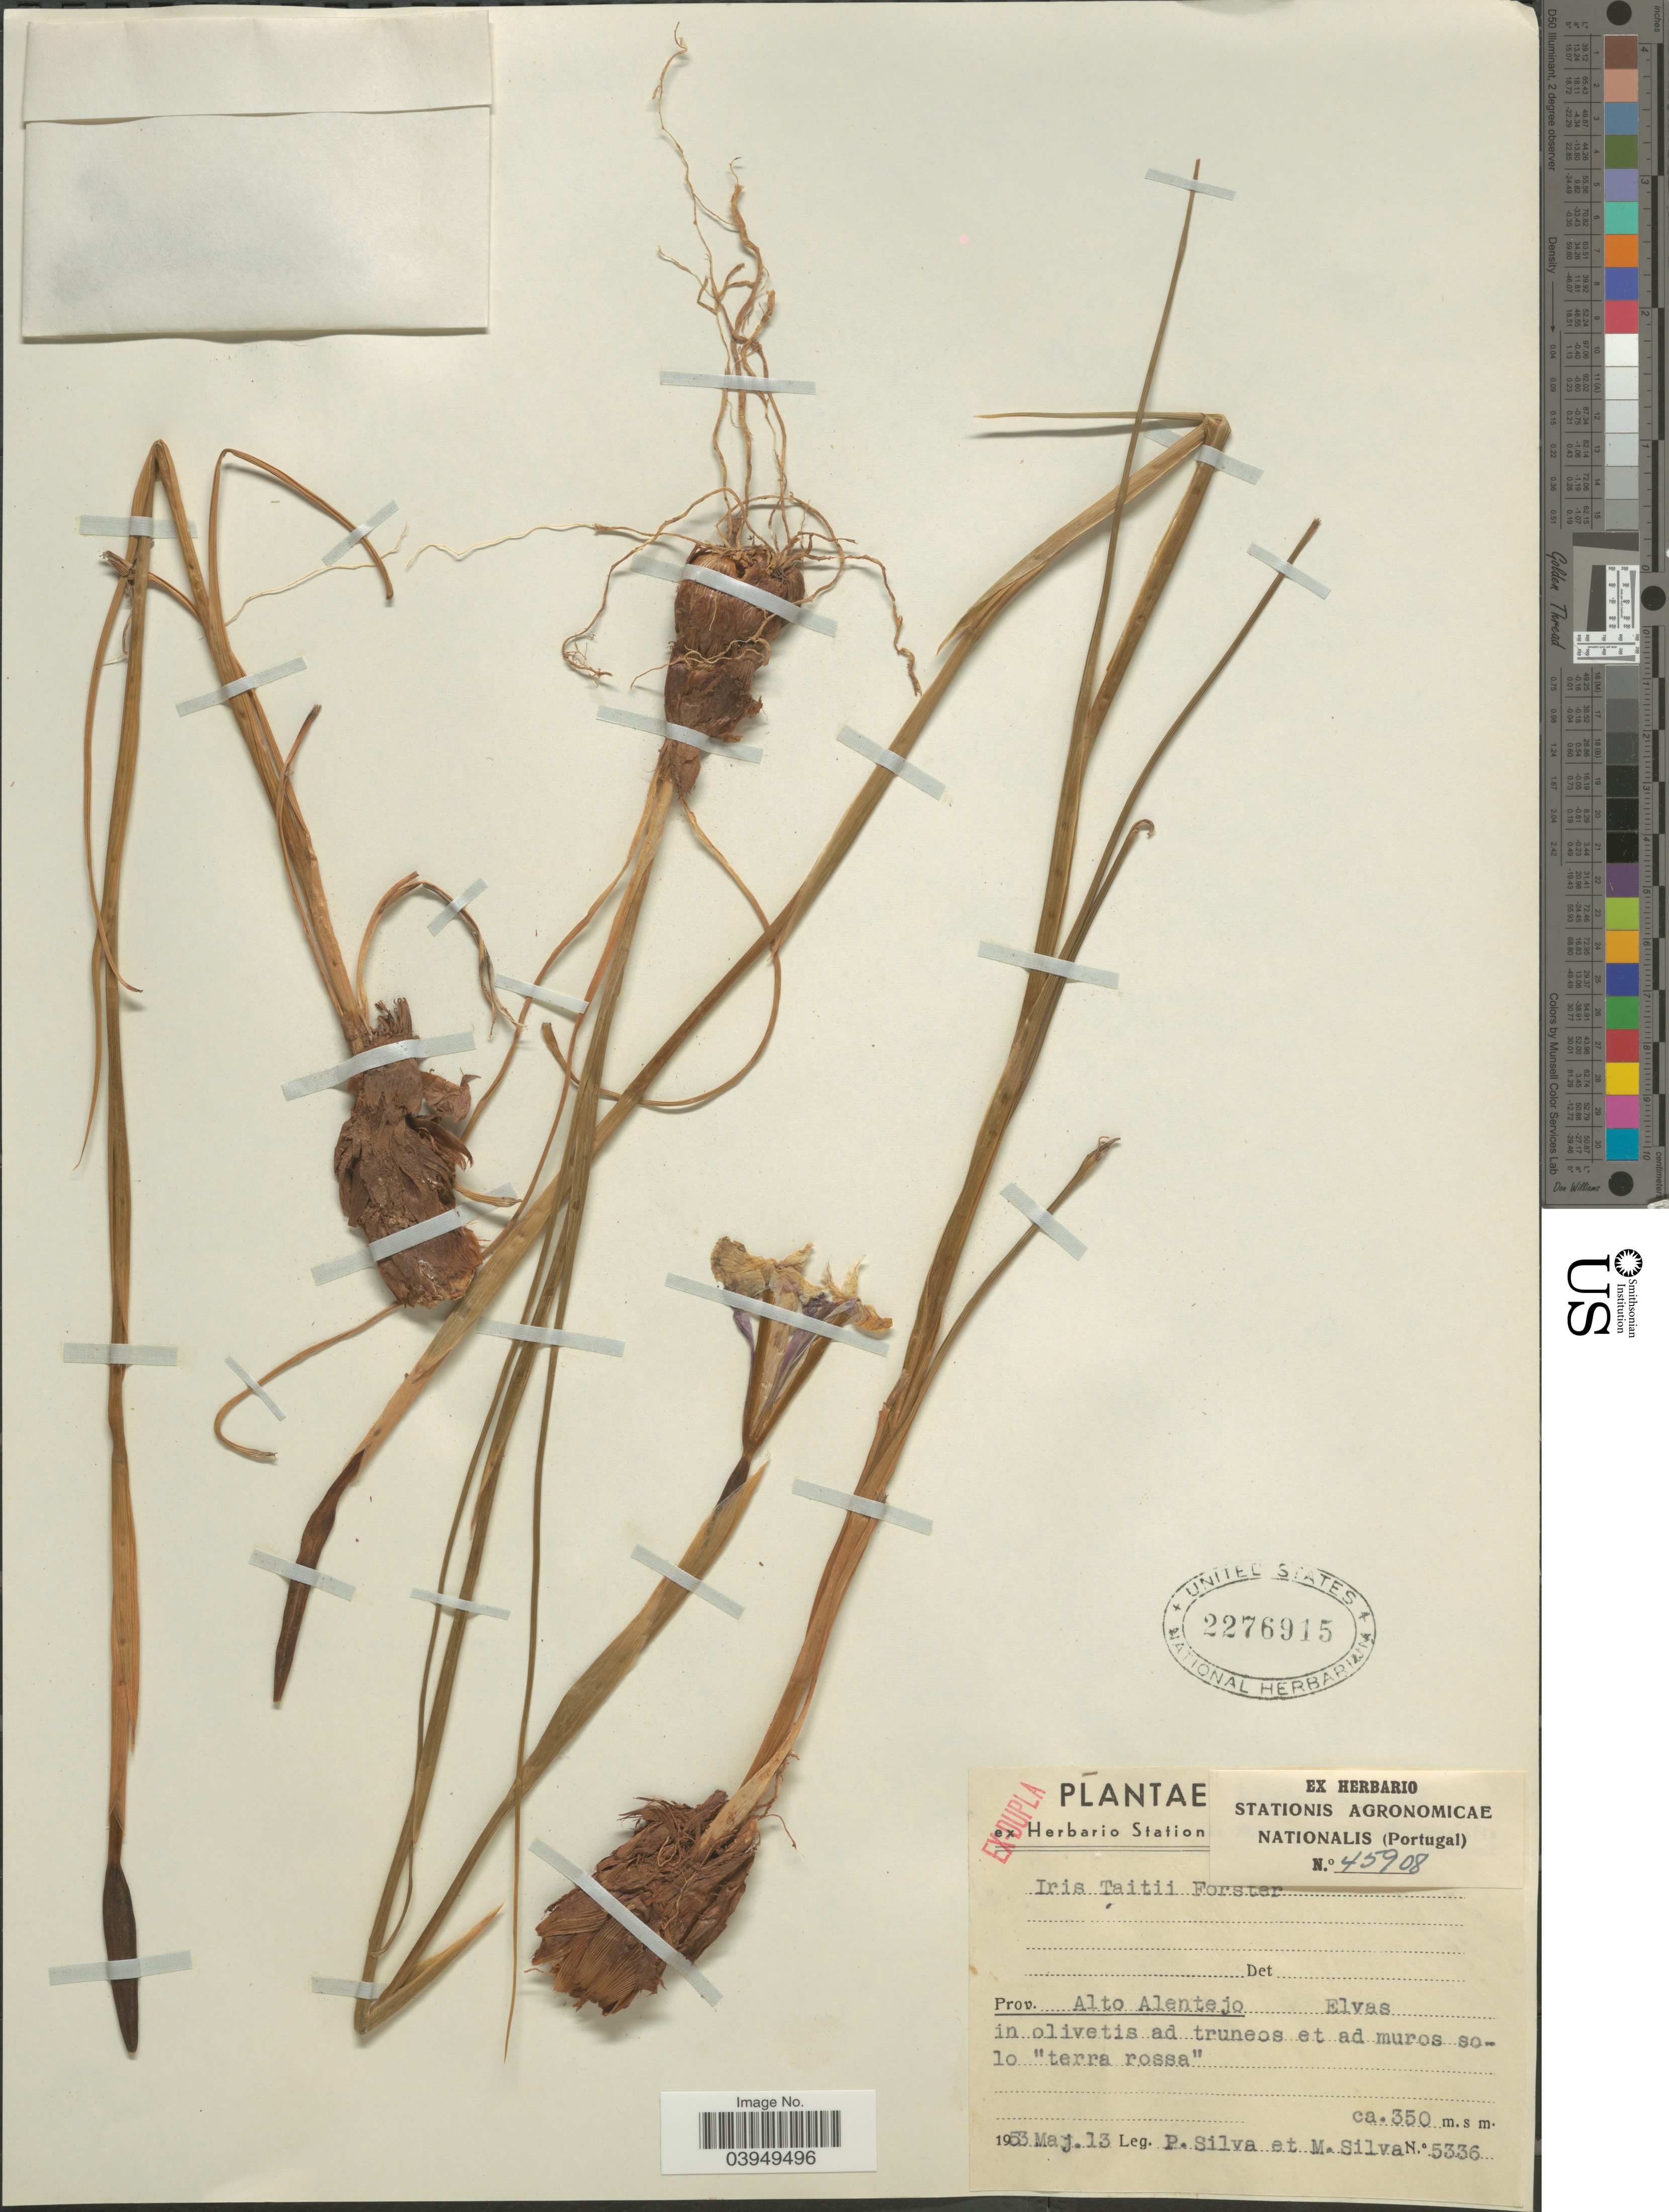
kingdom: Plantae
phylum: Tracheophyta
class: Liliopsida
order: Asparagales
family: Iridaceae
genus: Iris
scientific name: Iris taitii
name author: Foster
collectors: P. Silva & M. Silva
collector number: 5336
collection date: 1953-05-13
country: Portugal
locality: Prov. Alto Alentejo. Elvas in olivetis ad truneos et ad muros solo "terra rossa".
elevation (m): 350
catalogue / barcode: US 2276915